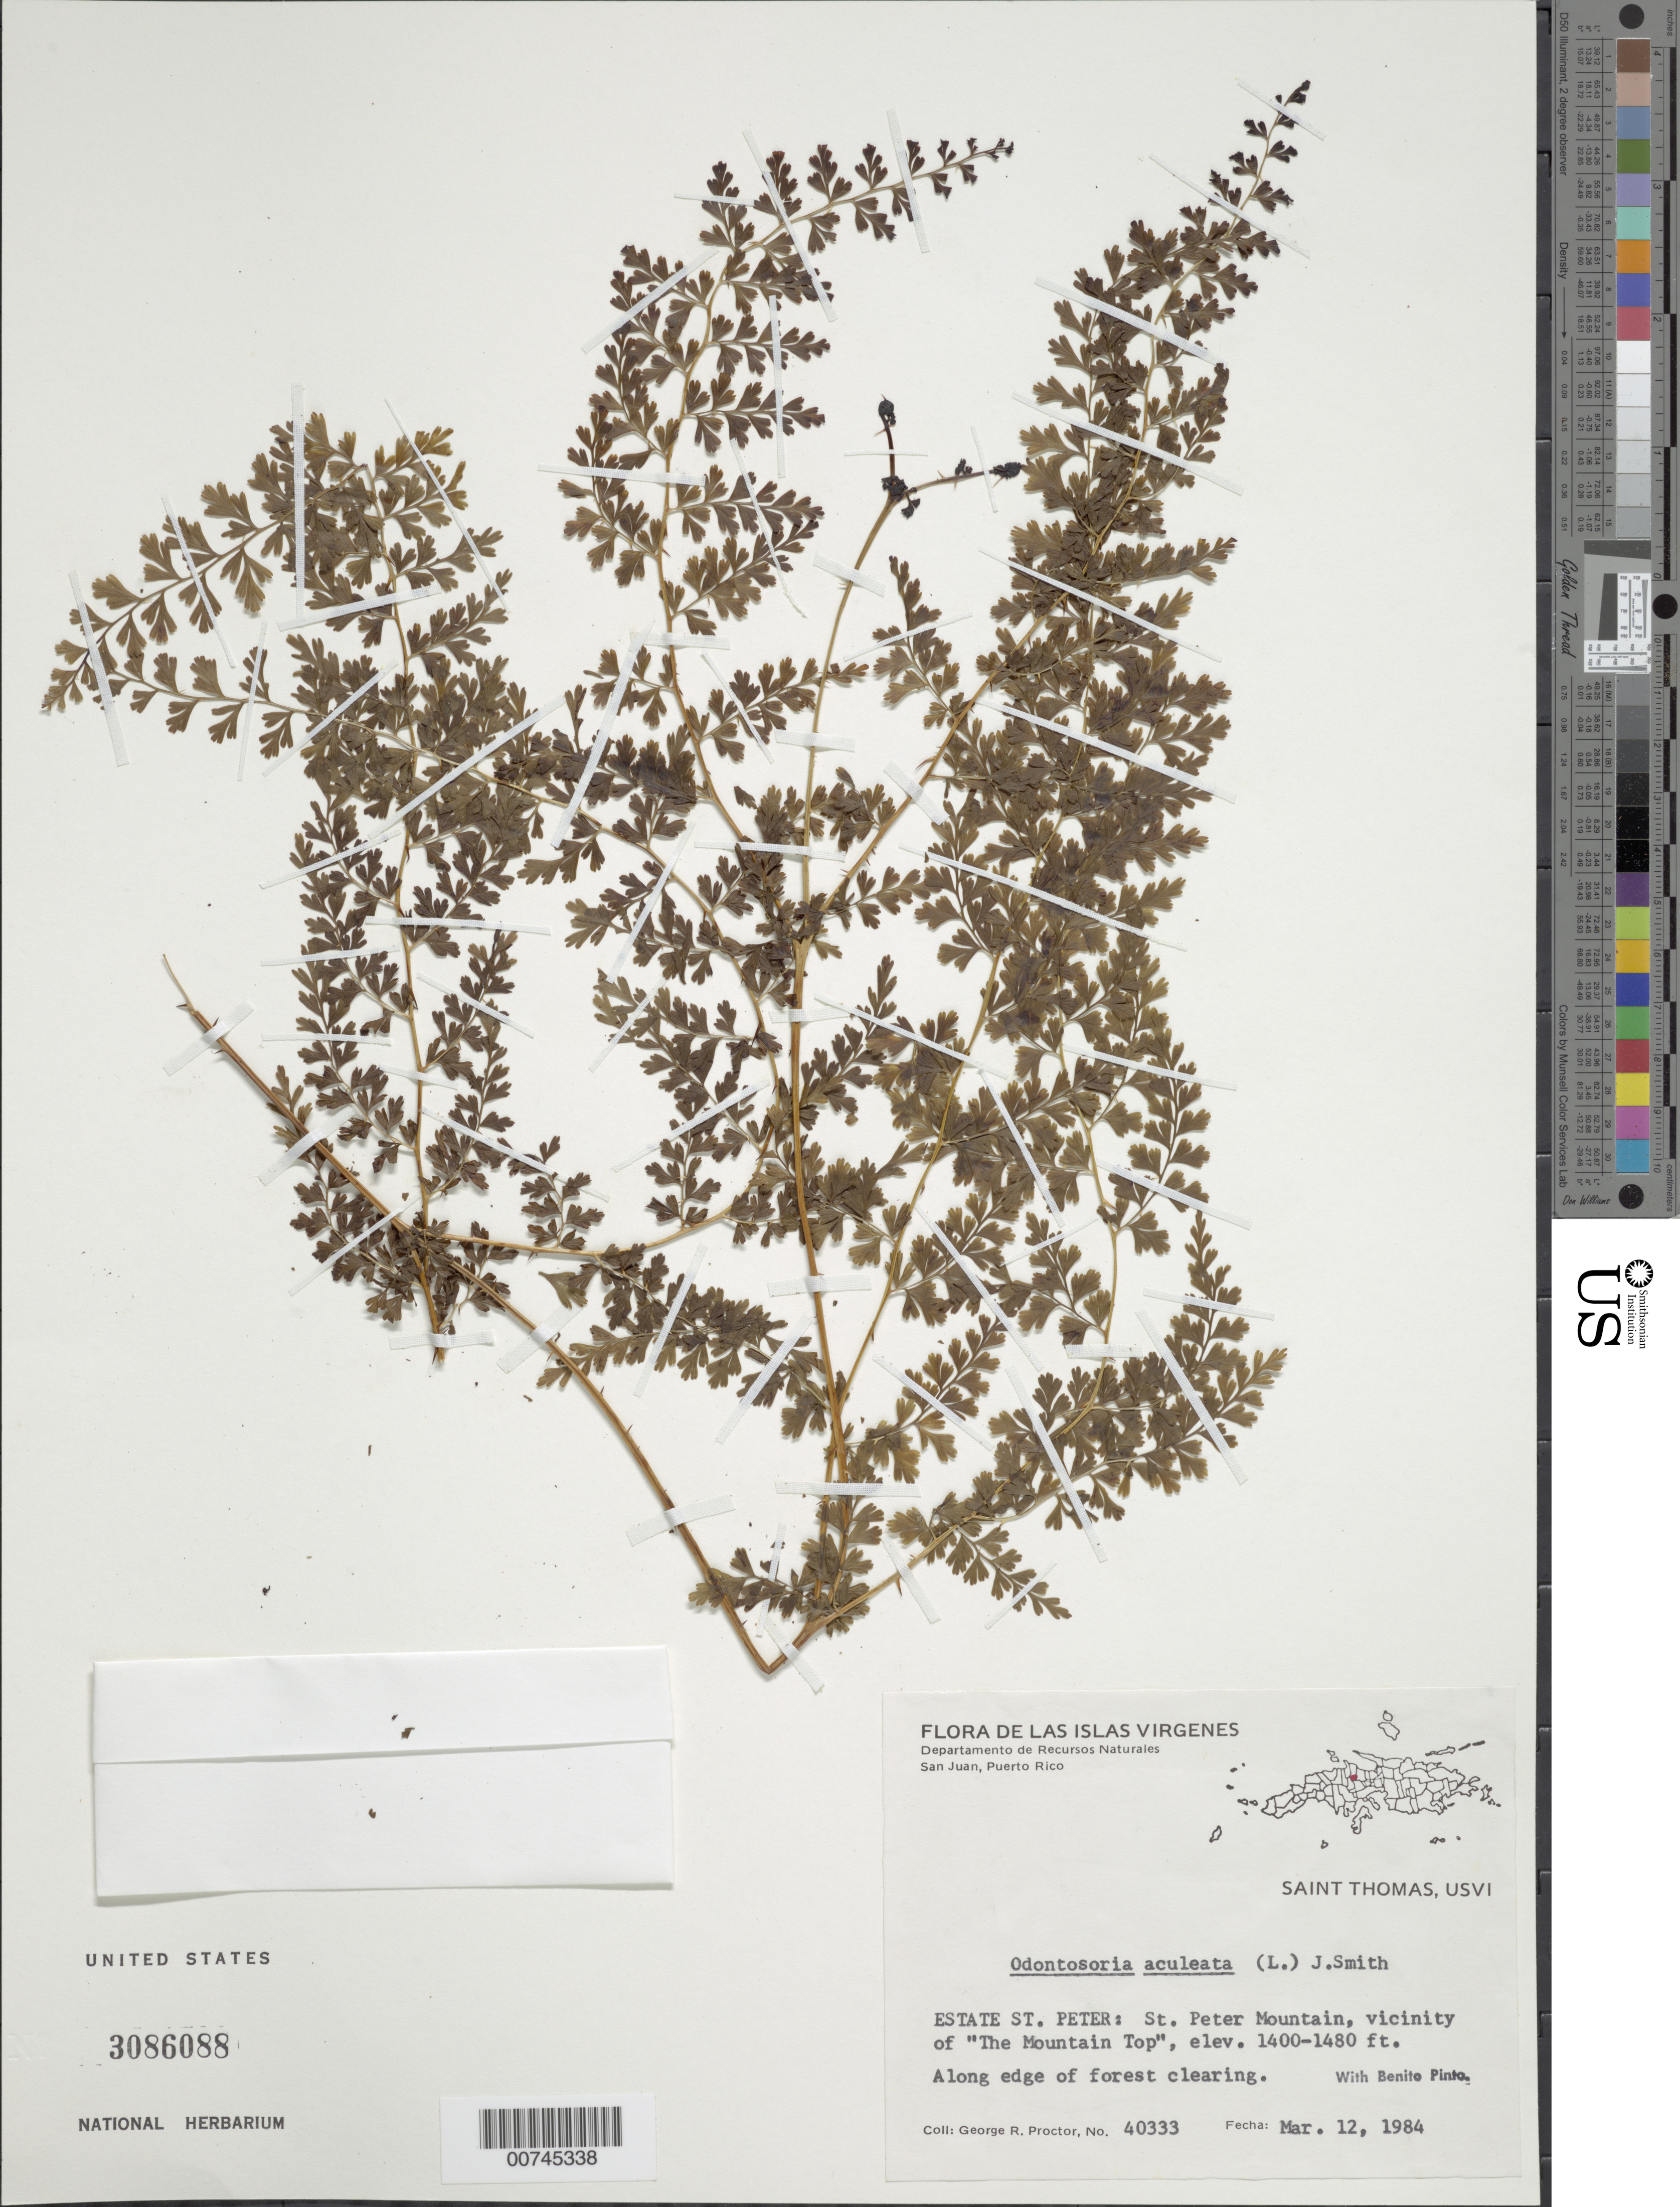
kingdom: Plantae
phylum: Tracheophyta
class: Polypodiopsida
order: Polypodiales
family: Lindsaeaceae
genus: Odontosoria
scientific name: Odontosoria aculeata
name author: (L.) J. Sm.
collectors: G. R. Proctor & B. Pinto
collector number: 40333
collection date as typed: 12 Mar 1984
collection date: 1984-03-12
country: U.S. Virgin Islands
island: St. Thomas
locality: Estate St. Peter: St. Peter Mountain, vicinity of "The Mountain Top"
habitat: Along edge of forest clearing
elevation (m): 427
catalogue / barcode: US 3086088